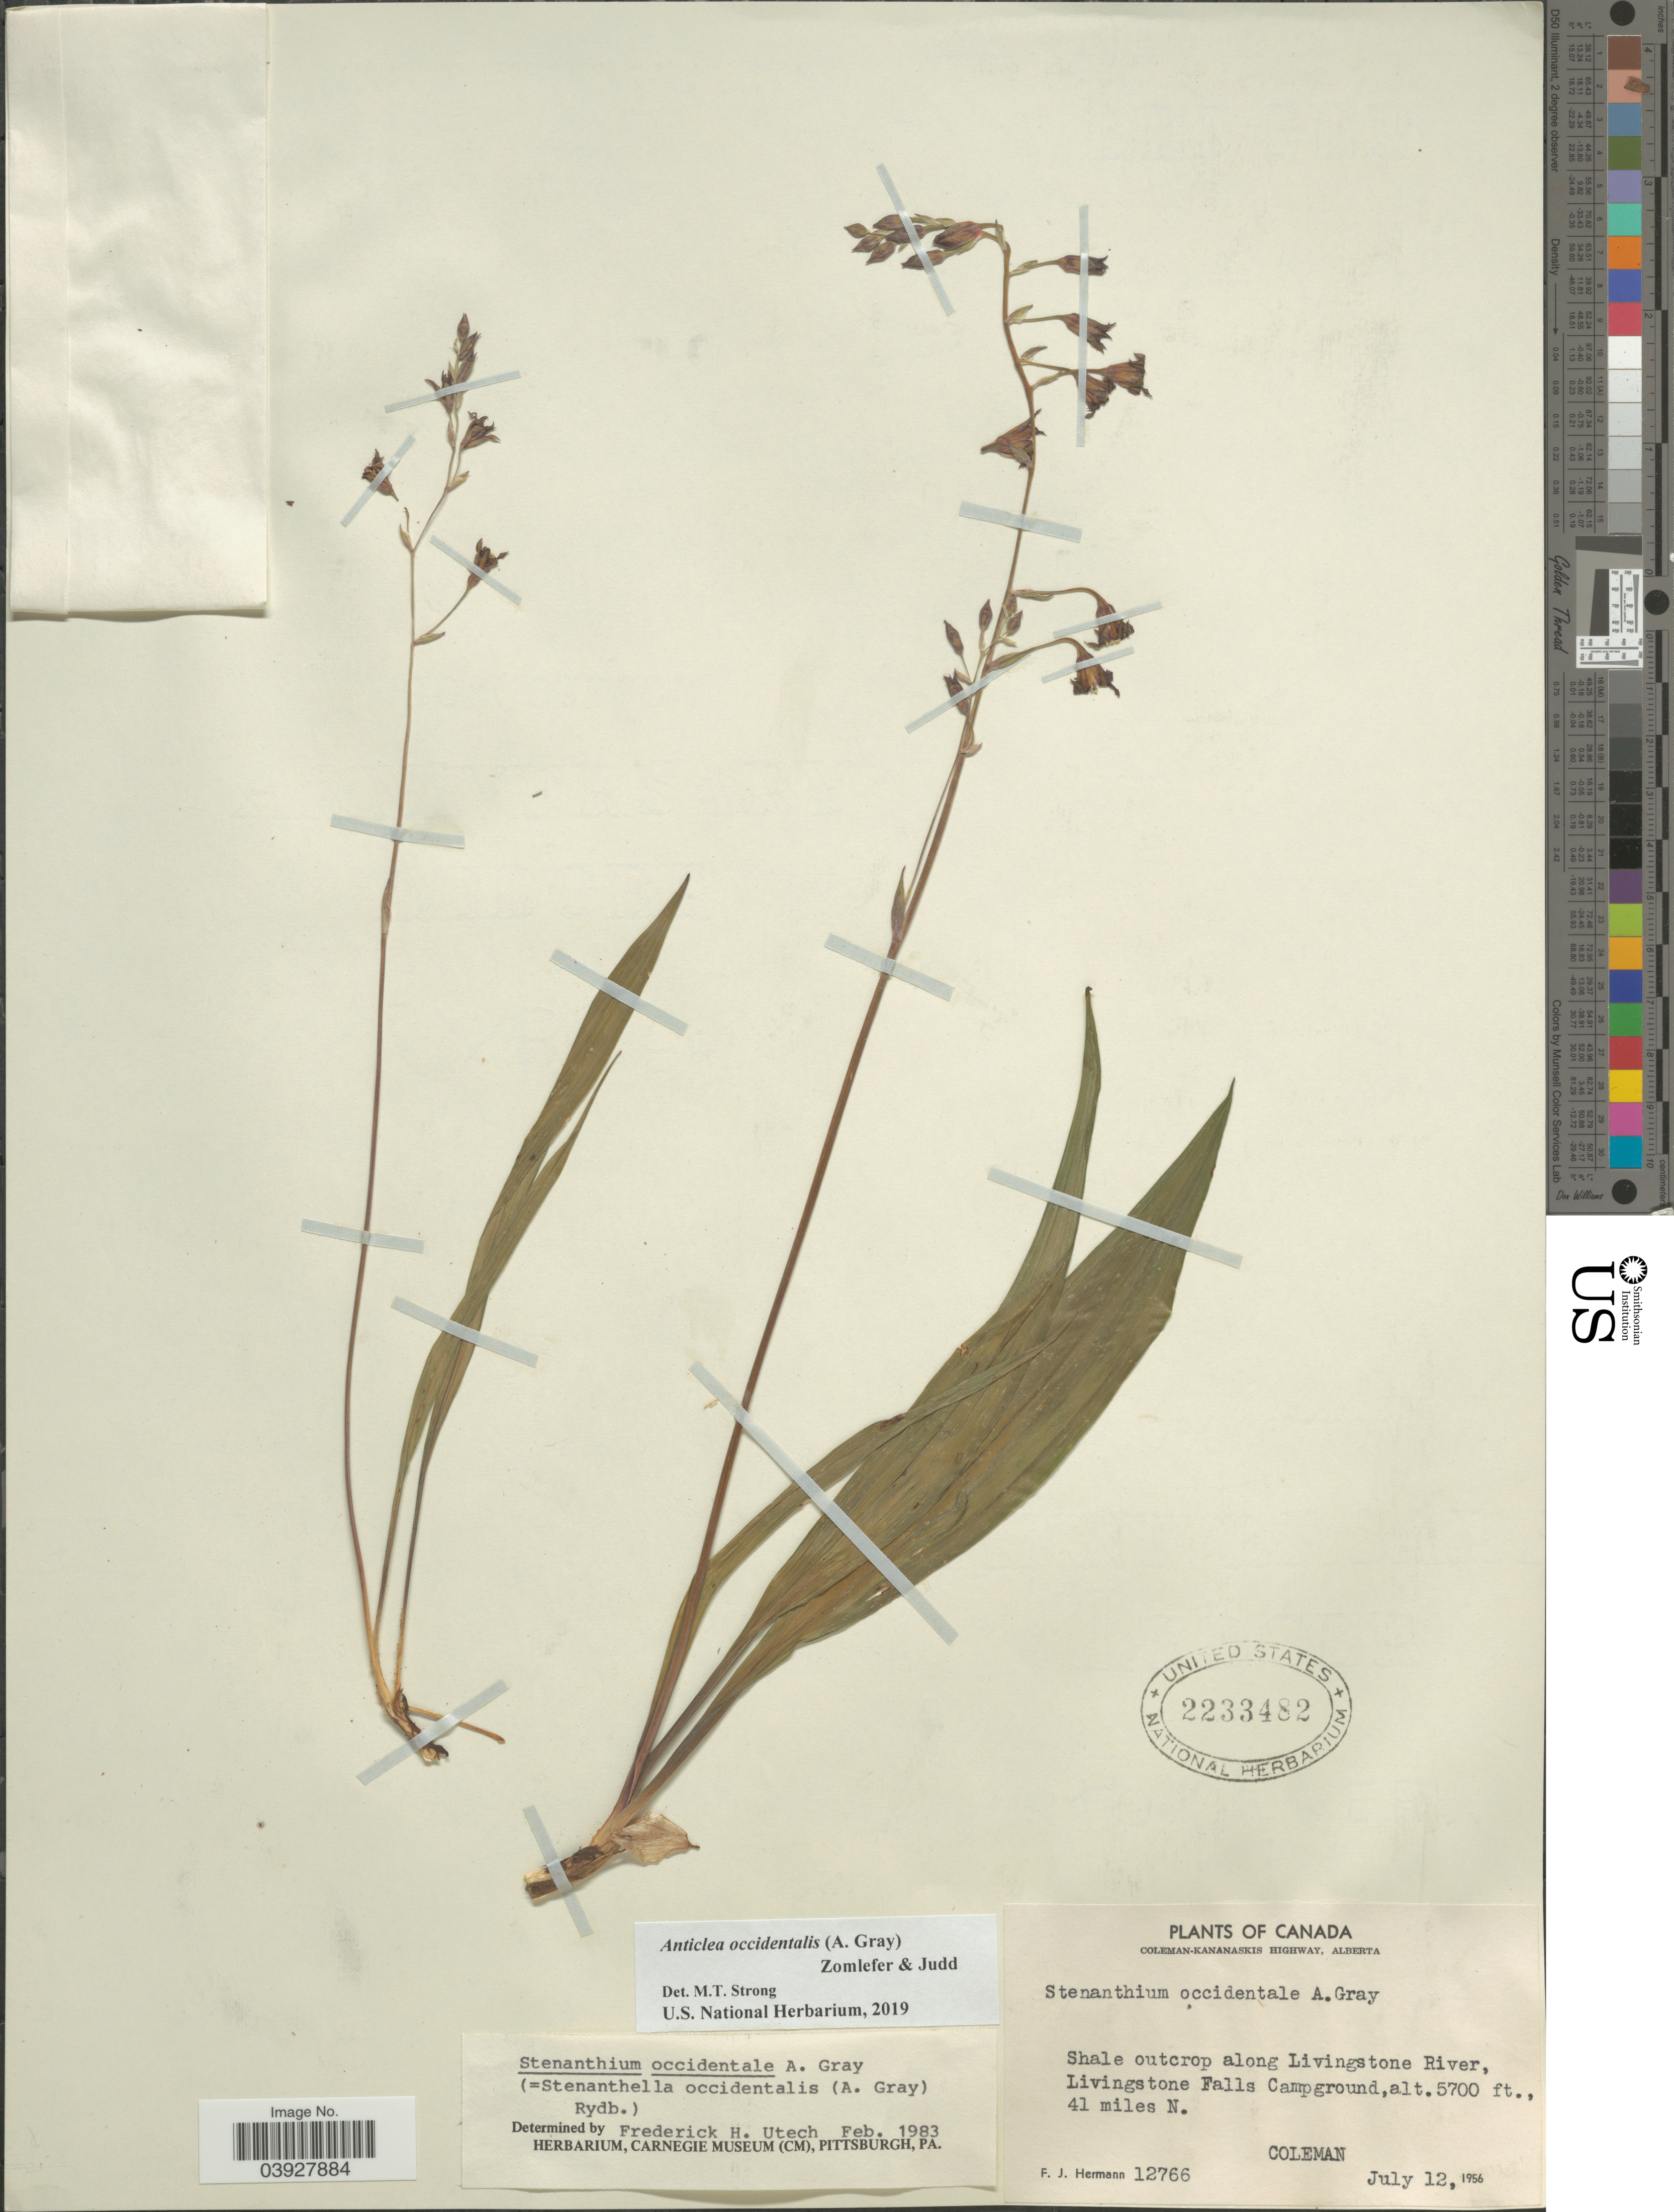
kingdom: Plantae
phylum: Tracheophyta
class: Liliopsida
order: Liliales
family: Melanthiaceae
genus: Anticlea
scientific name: Anticlea occidentalis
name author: (A. Gray) Zomlefer & Judd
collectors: F. J. Hermann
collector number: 12766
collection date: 1956-07-12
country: Canada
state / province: Alberta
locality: Coleman-Kananaskis Highway. Along Livingstone River, Livingstone Falls Campground, 41 miles N. Coleman.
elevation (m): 1737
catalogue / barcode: US 2233482